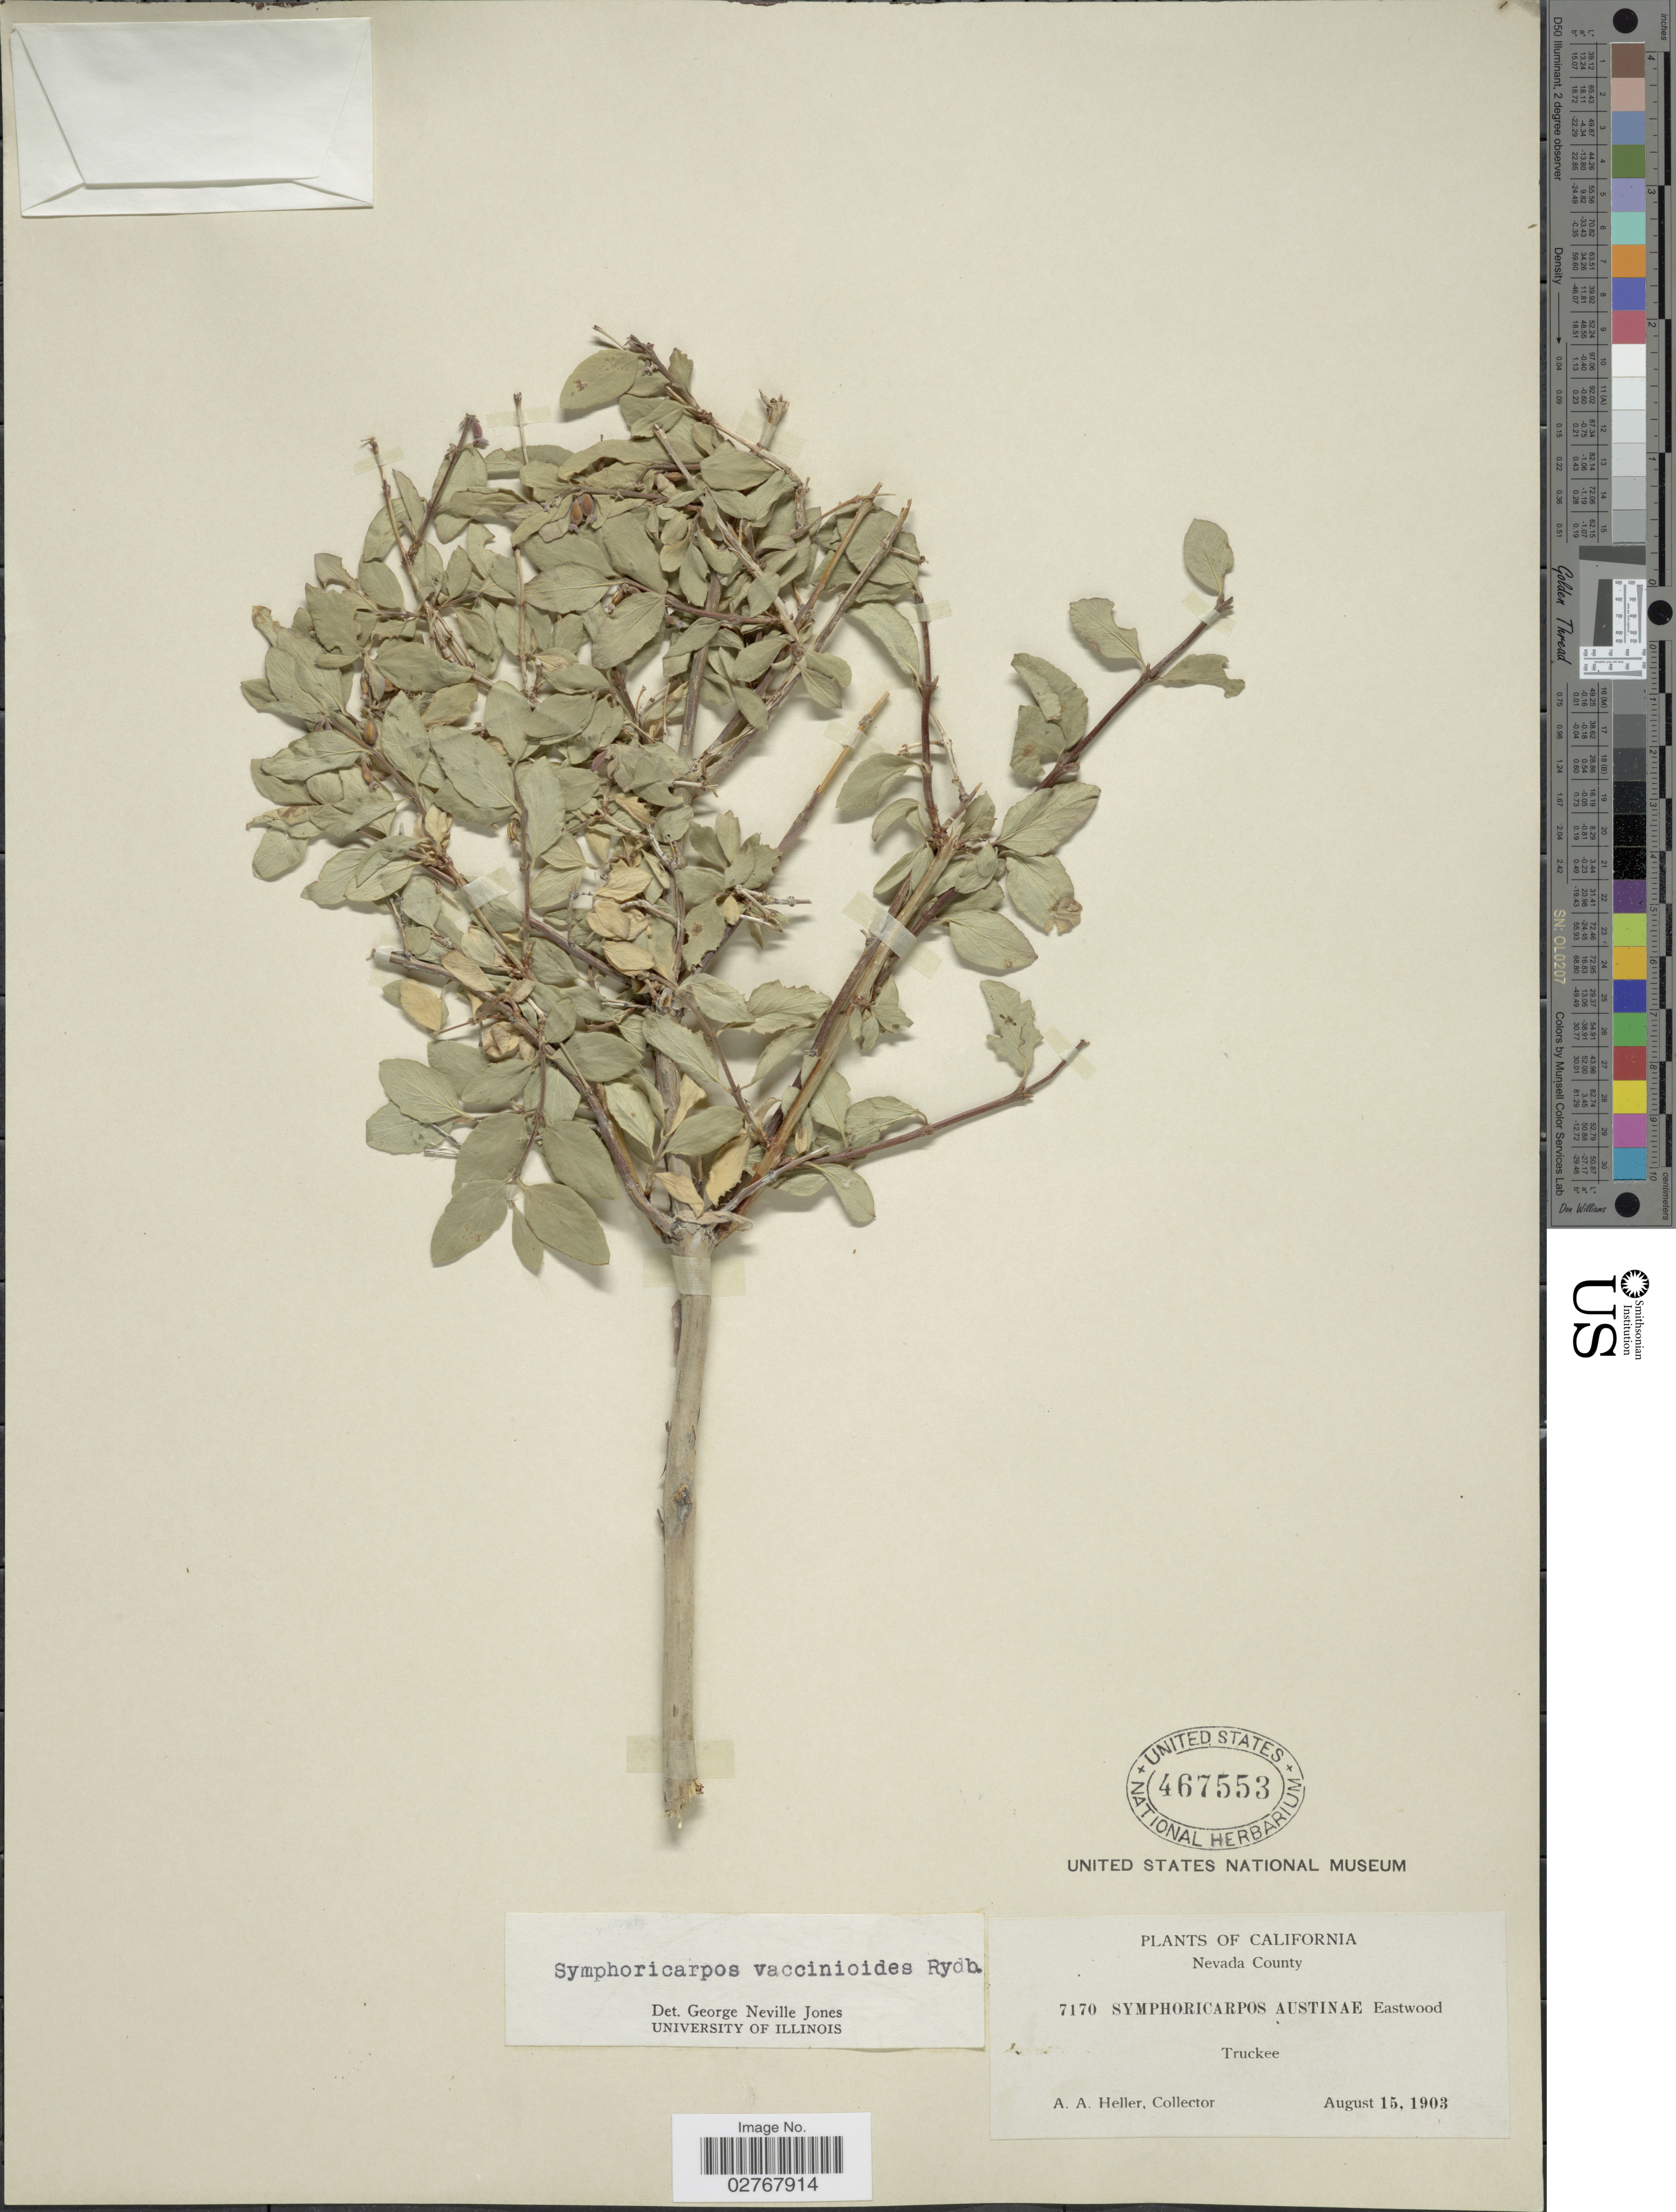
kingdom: Plantae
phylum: Tracheophyta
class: Magnoliopsida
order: Dipsacales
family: Caprifoliaceae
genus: Symphoricarpos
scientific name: Symphoricarpos vaccinioides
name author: Rydb.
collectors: A. A. Heller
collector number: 7170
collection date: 1903-08-15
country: United States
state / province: California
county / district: Nevada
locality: Nevada County, Truckee.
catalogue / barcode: US 467553